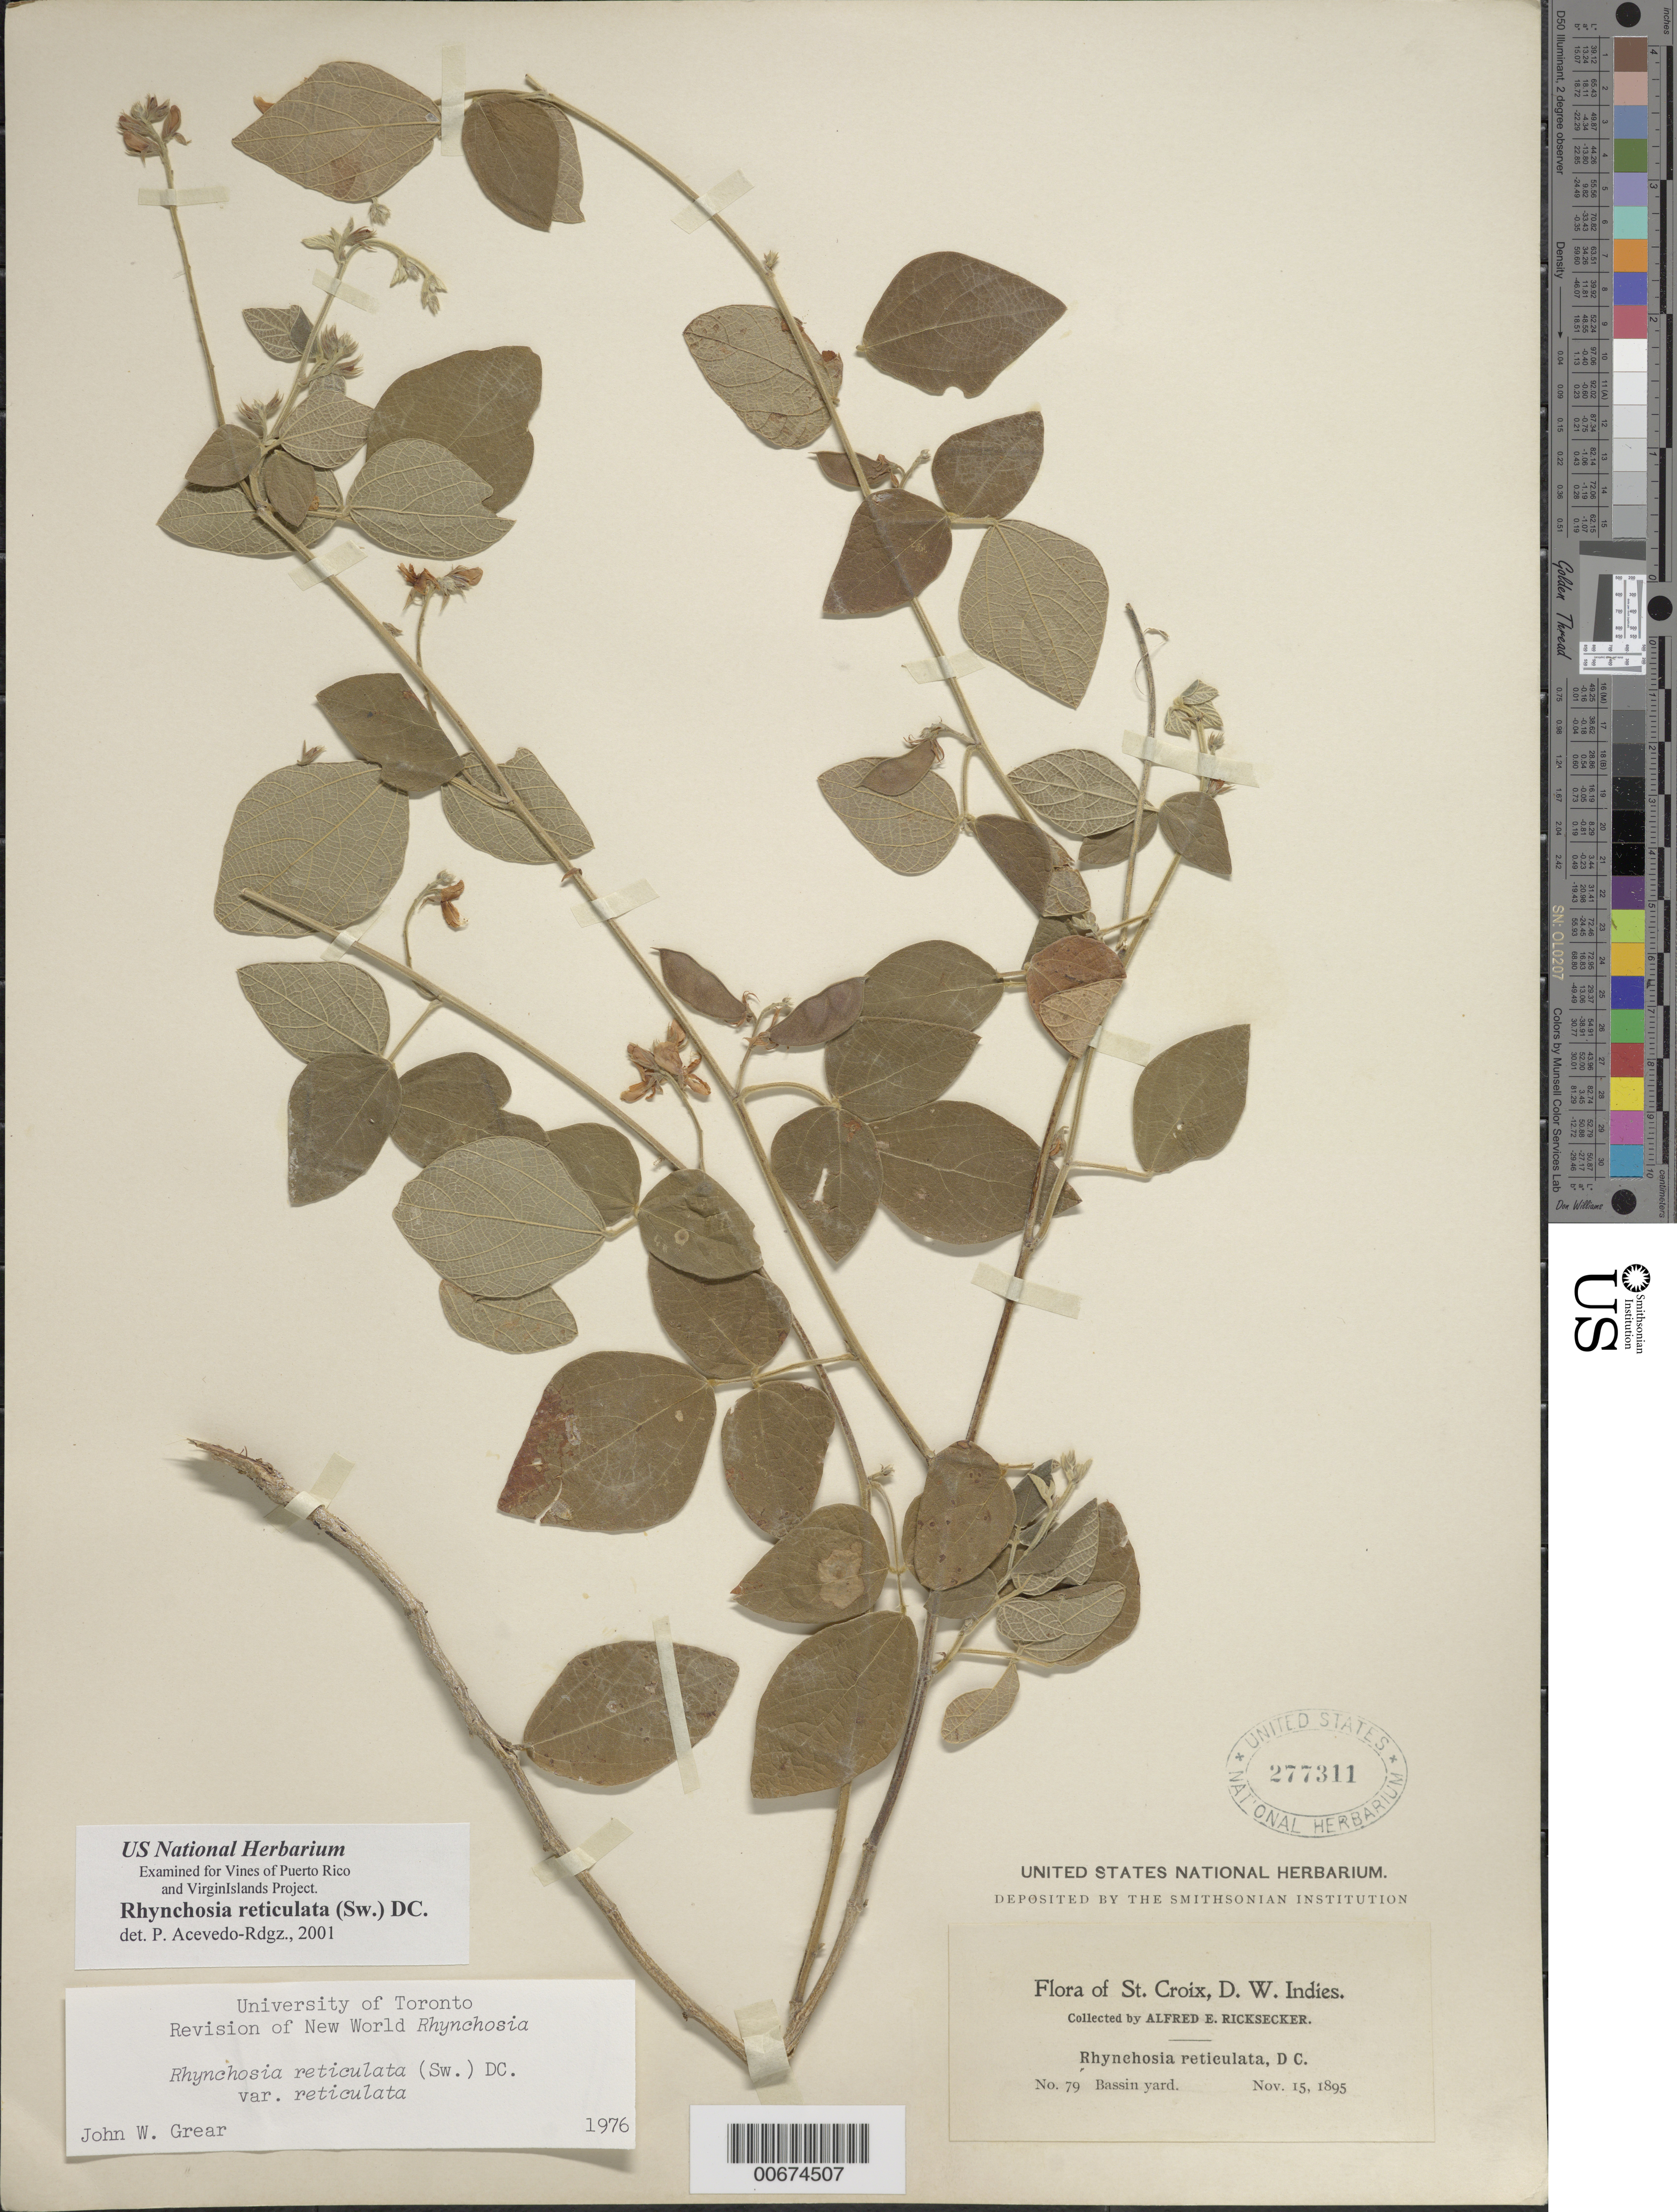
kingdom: Plantae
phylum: Tracheophyta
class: Magnoliopsida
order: Fabales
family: Fabaceae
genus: Rhynchosia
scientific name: Rhynchosia reticulata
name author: (Sw.) DC.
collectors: A. E. Ricksecker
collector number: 79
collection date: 1895-11-15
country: U.S. Virgin Islands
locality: St. Croix, D.W. Indies, Bassin yard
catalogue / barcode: US 277311